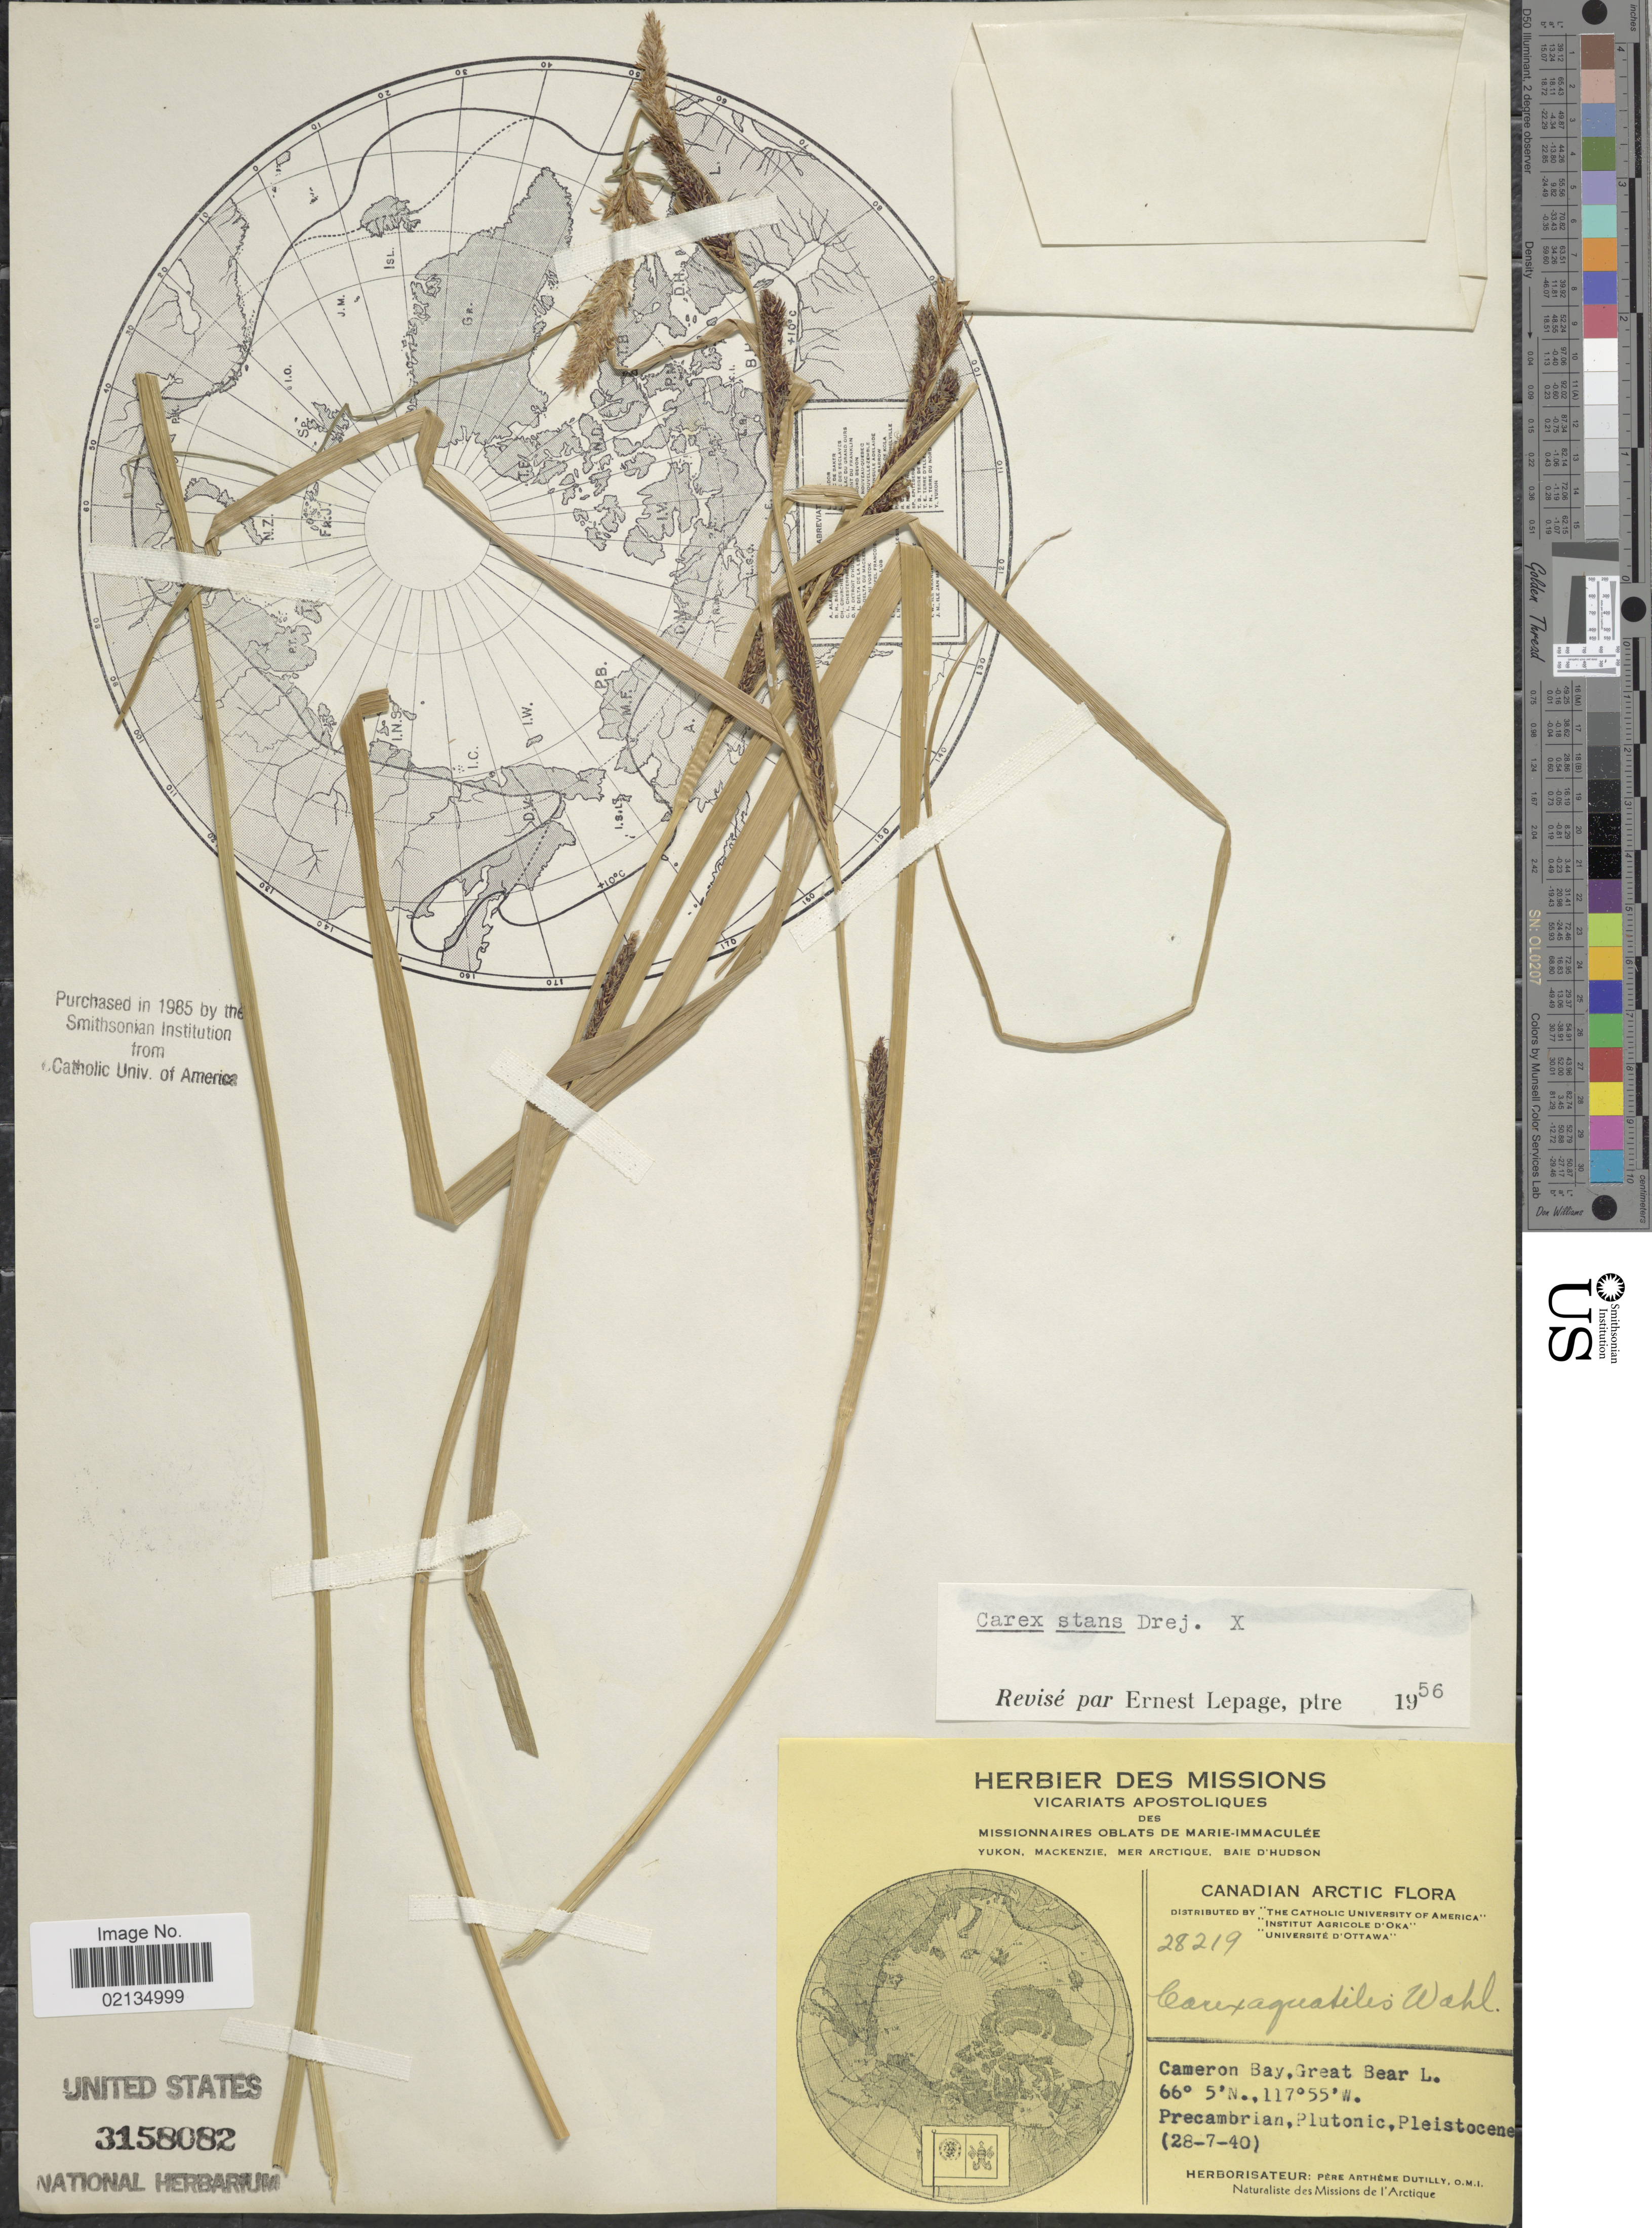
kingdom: Plantae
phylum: Tracheophyta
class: Liliopsida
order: Poales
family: Cyperaceae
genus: Carex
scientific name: Carex aquatilis var. minor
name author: Boott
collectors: A. Dutilly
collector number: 28219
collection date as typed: Transcribed d/m/y: 28/7/40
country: Canada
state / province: Northwest Territories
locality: Cameron Bay, Great Bear L. Canadian Arctic.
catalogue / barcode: US 3158082